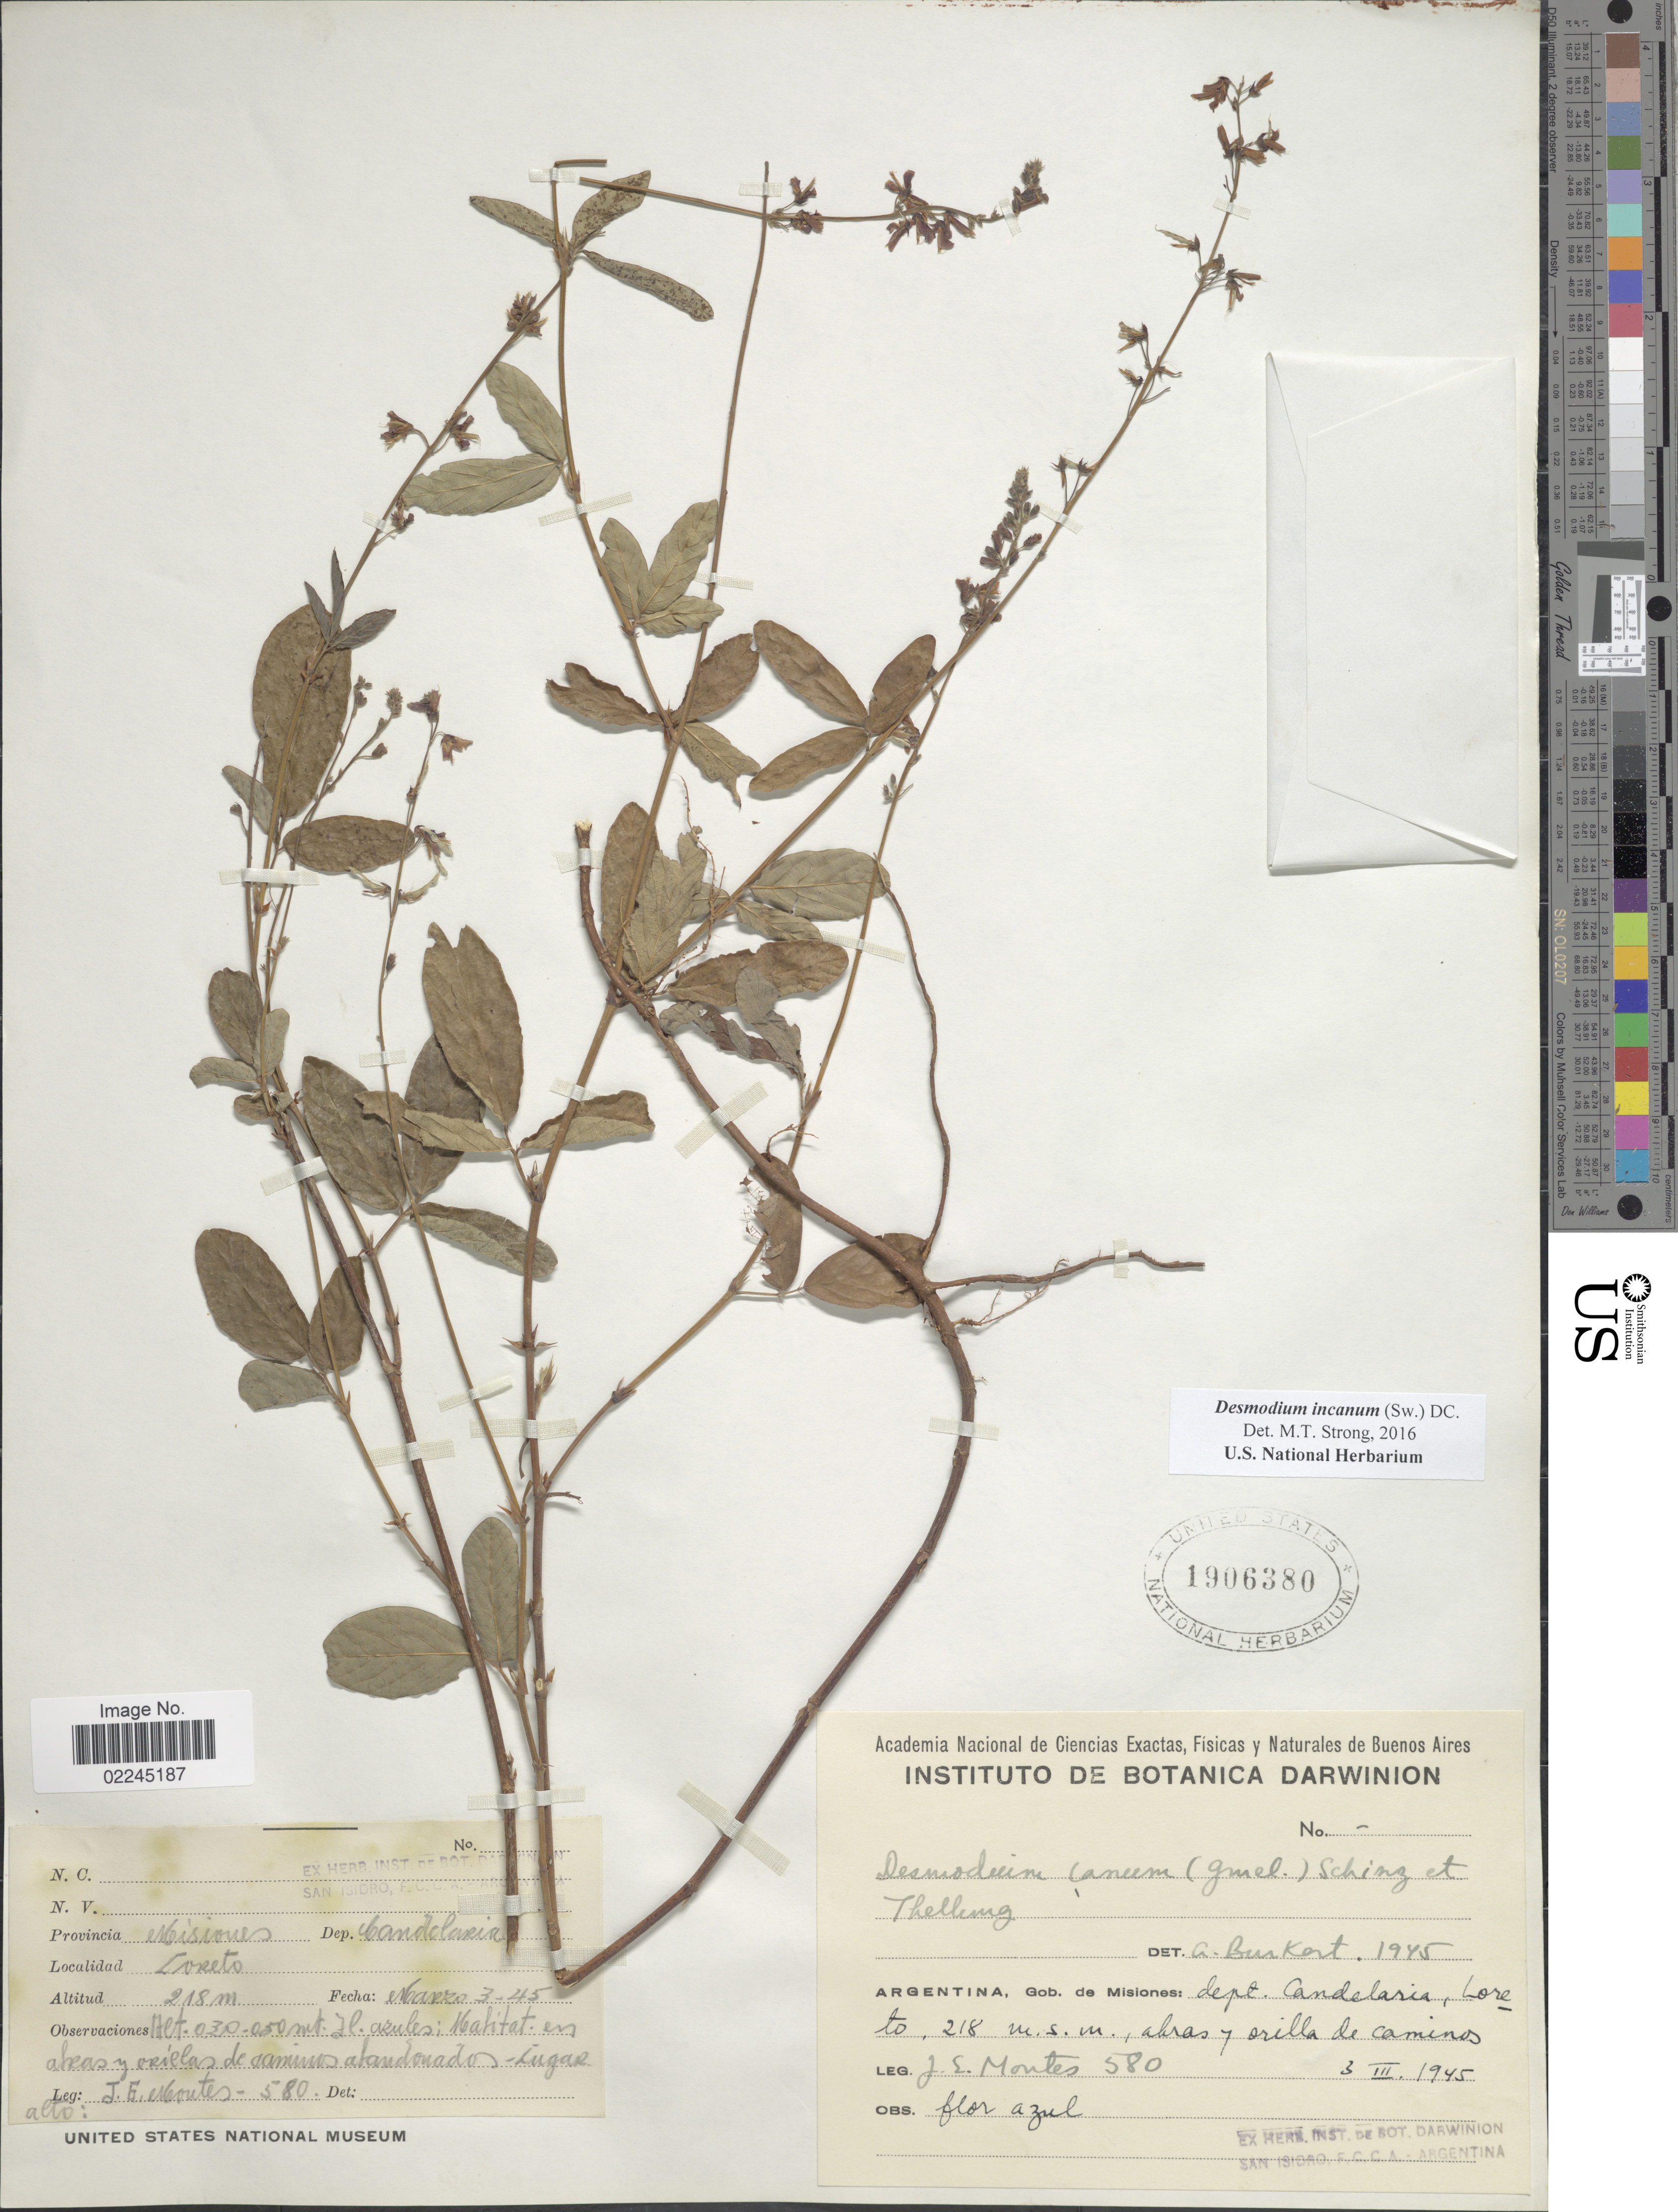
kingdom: Plantae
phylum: Tracheophyta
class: Magnoliopsida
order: Fabales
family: Fabaceae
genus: Desmodium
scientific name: Desmodium incanum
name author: (Sw.) DC.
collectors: J. E. Montes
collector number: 580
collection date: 1945-03-03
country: Argentina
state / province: Misiones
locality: Argentina, Gob. de Misiones: dept. Candelaria, Loreto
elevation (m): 218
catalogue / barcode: US 1906380